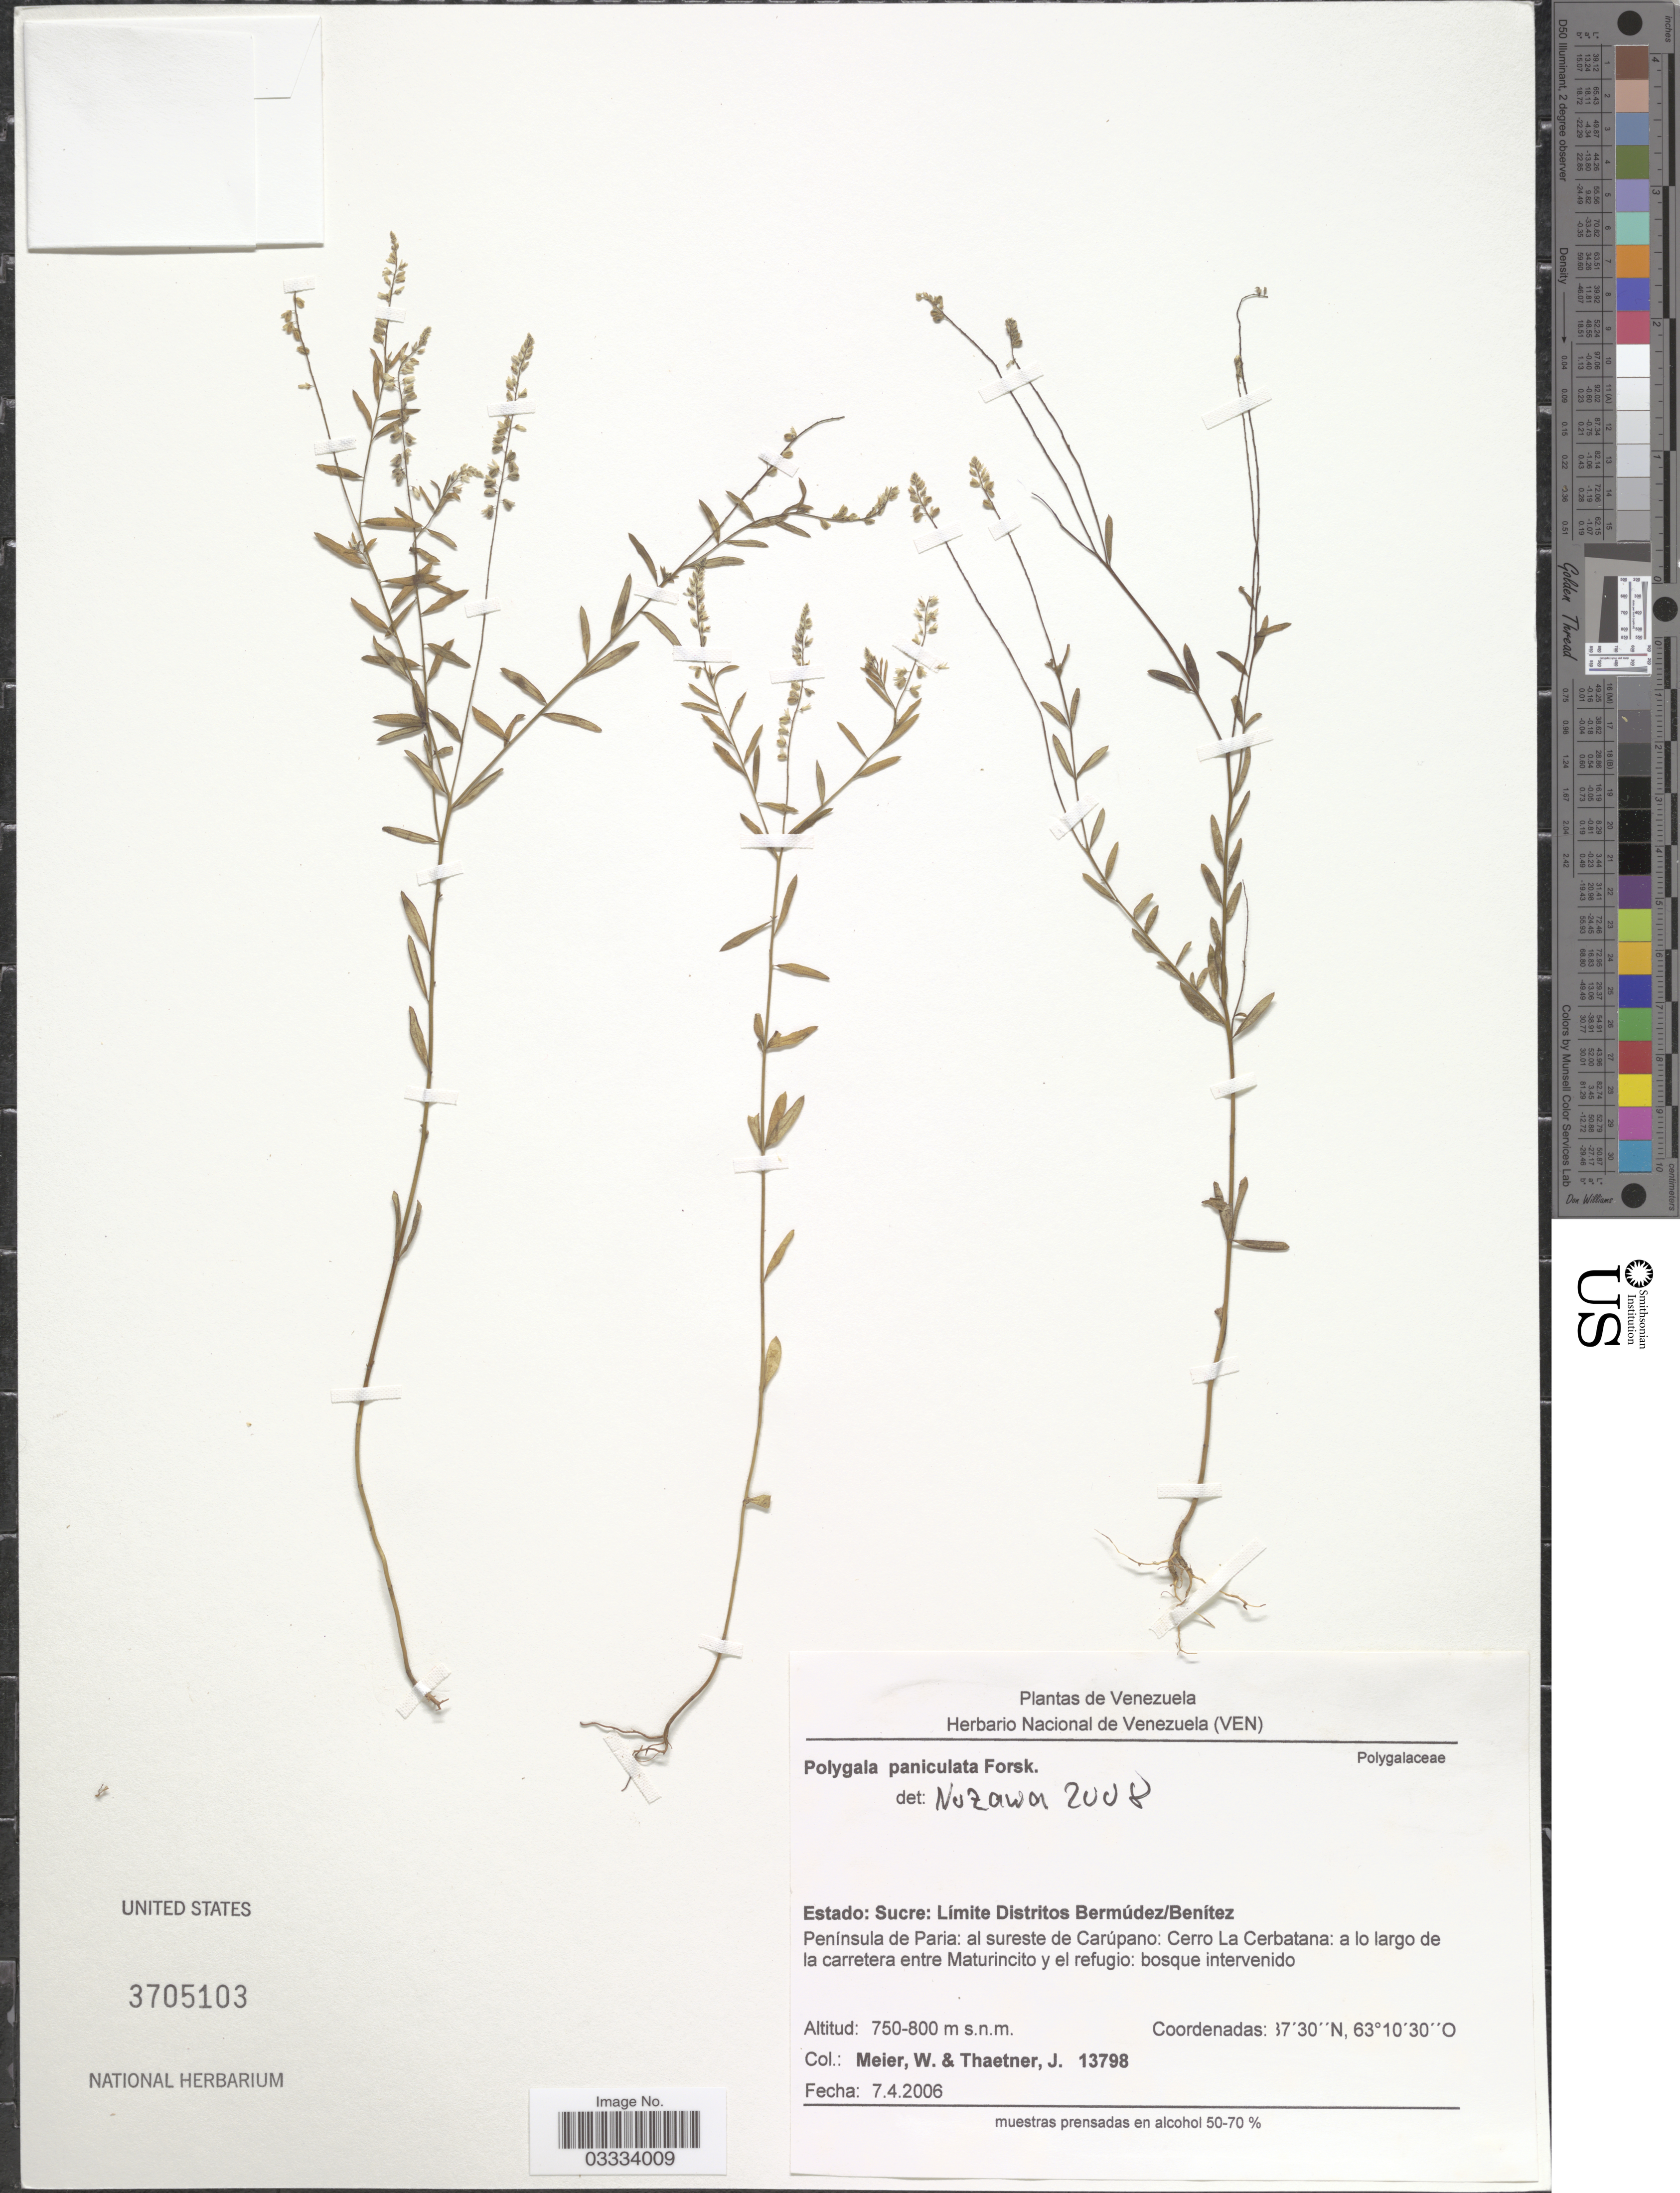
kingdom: Plantae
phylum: Tracheophyta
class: Magnoliopsida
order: Fabales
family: Polygalaceae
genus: Polygala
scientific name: Polygala paniculata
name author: L.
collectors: W. Meier & J. Thaetner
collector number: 13798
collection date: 2006-04-07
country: Venezuela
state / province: Sucre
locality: Límite Distritos Bermúdez/Benítez. Peninsula de Paria: al sureste de Carúpano: Cerro La Cerbatana: a lo largo de la carretera entre Maturincito y el refugio: bosque intervenido.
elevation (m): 750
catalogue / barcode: US 3705103